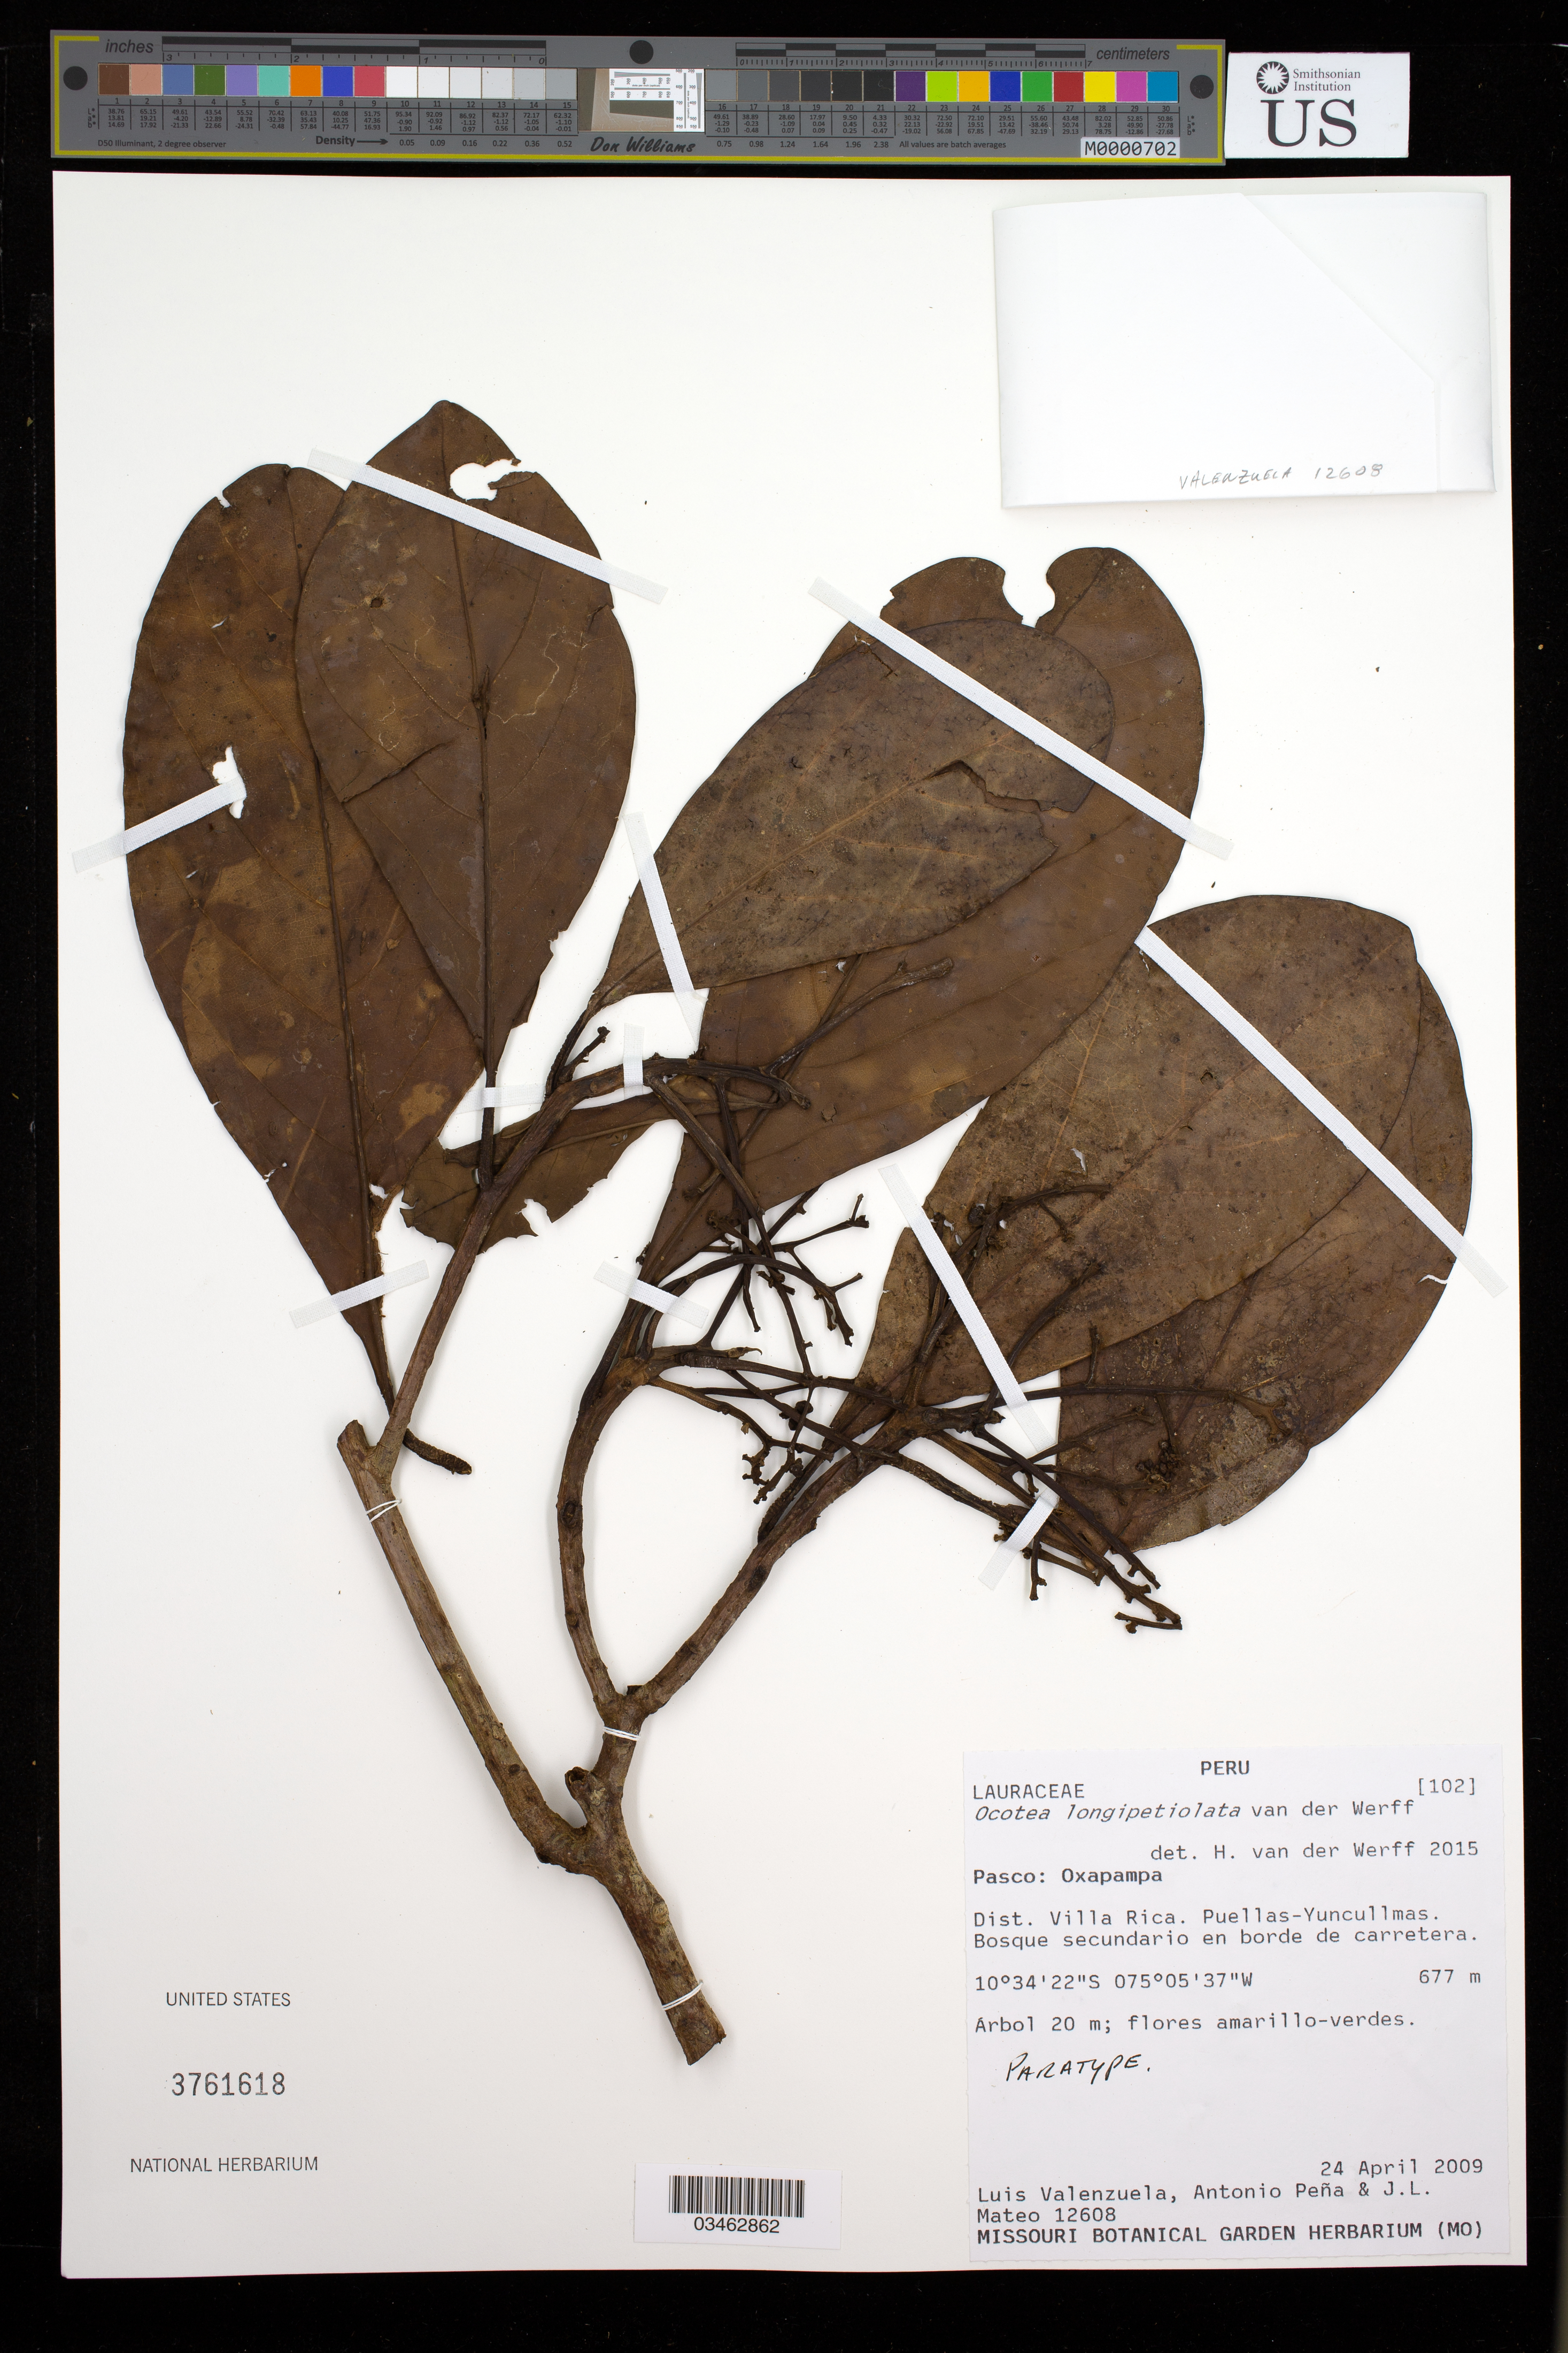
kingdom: Plantae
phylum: Tracheophyta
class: Magnoliopsida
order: Laurales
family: Lauraceae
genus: Ocotea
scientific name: Ocotea longipetiolata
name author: van der Werff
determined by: van der Werff, H. H.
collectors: L. Valenzuela, A. Peña & J. Mateo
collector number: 12608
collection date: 2009-04-24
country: Peru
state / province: Pasco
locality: Oxapampa. Dist. Villa Rica. Puelles-Yuncullmas.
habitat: Bosque secundario en borde de carretera.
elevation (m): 677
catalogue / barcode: US 3761618